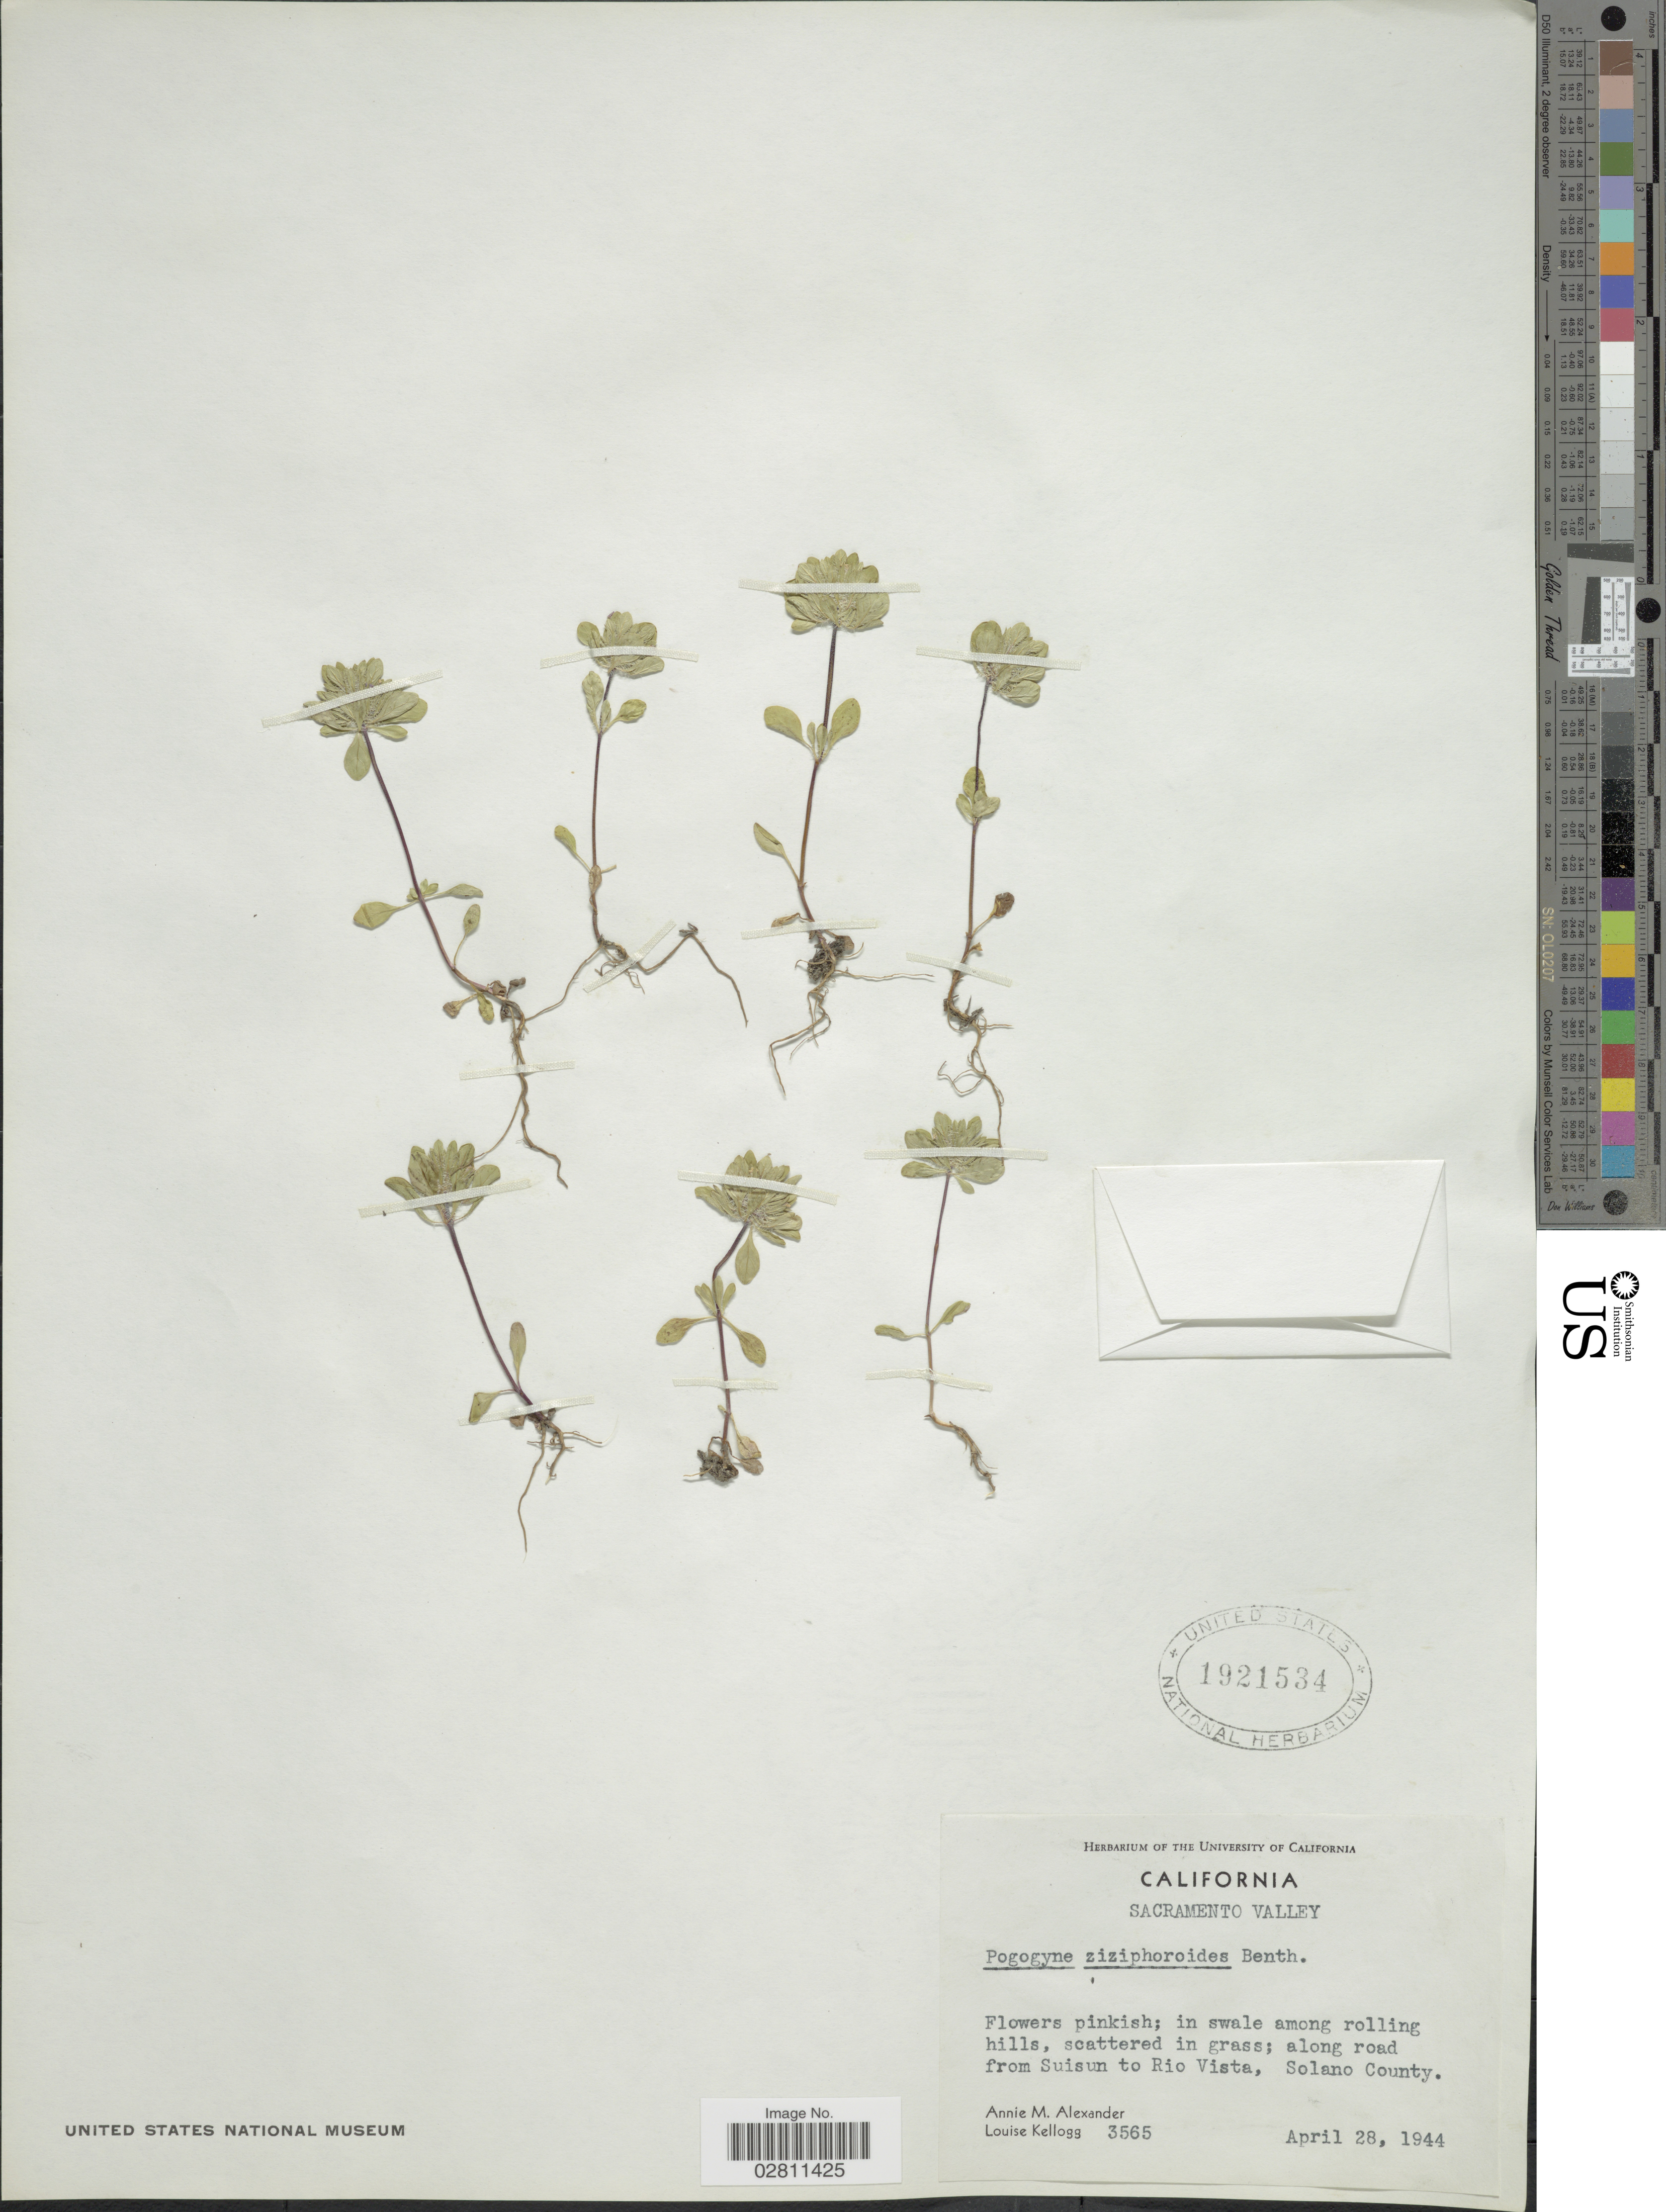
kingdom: Plantae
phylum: Tracheophyta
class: Magnoliopsida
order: Lamiales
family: Lamiaceae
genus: Pogogyne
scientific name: Pogogyne ziziphoroides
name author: Benth.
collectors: A. M. Alexander & L. Kellogg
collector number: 3565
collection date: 1944-04-28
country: United States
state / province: California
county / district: Solano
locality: Sacramento Valley. Along road from Suisun to Rio Vista, Solano County.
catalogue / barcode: US 1921534